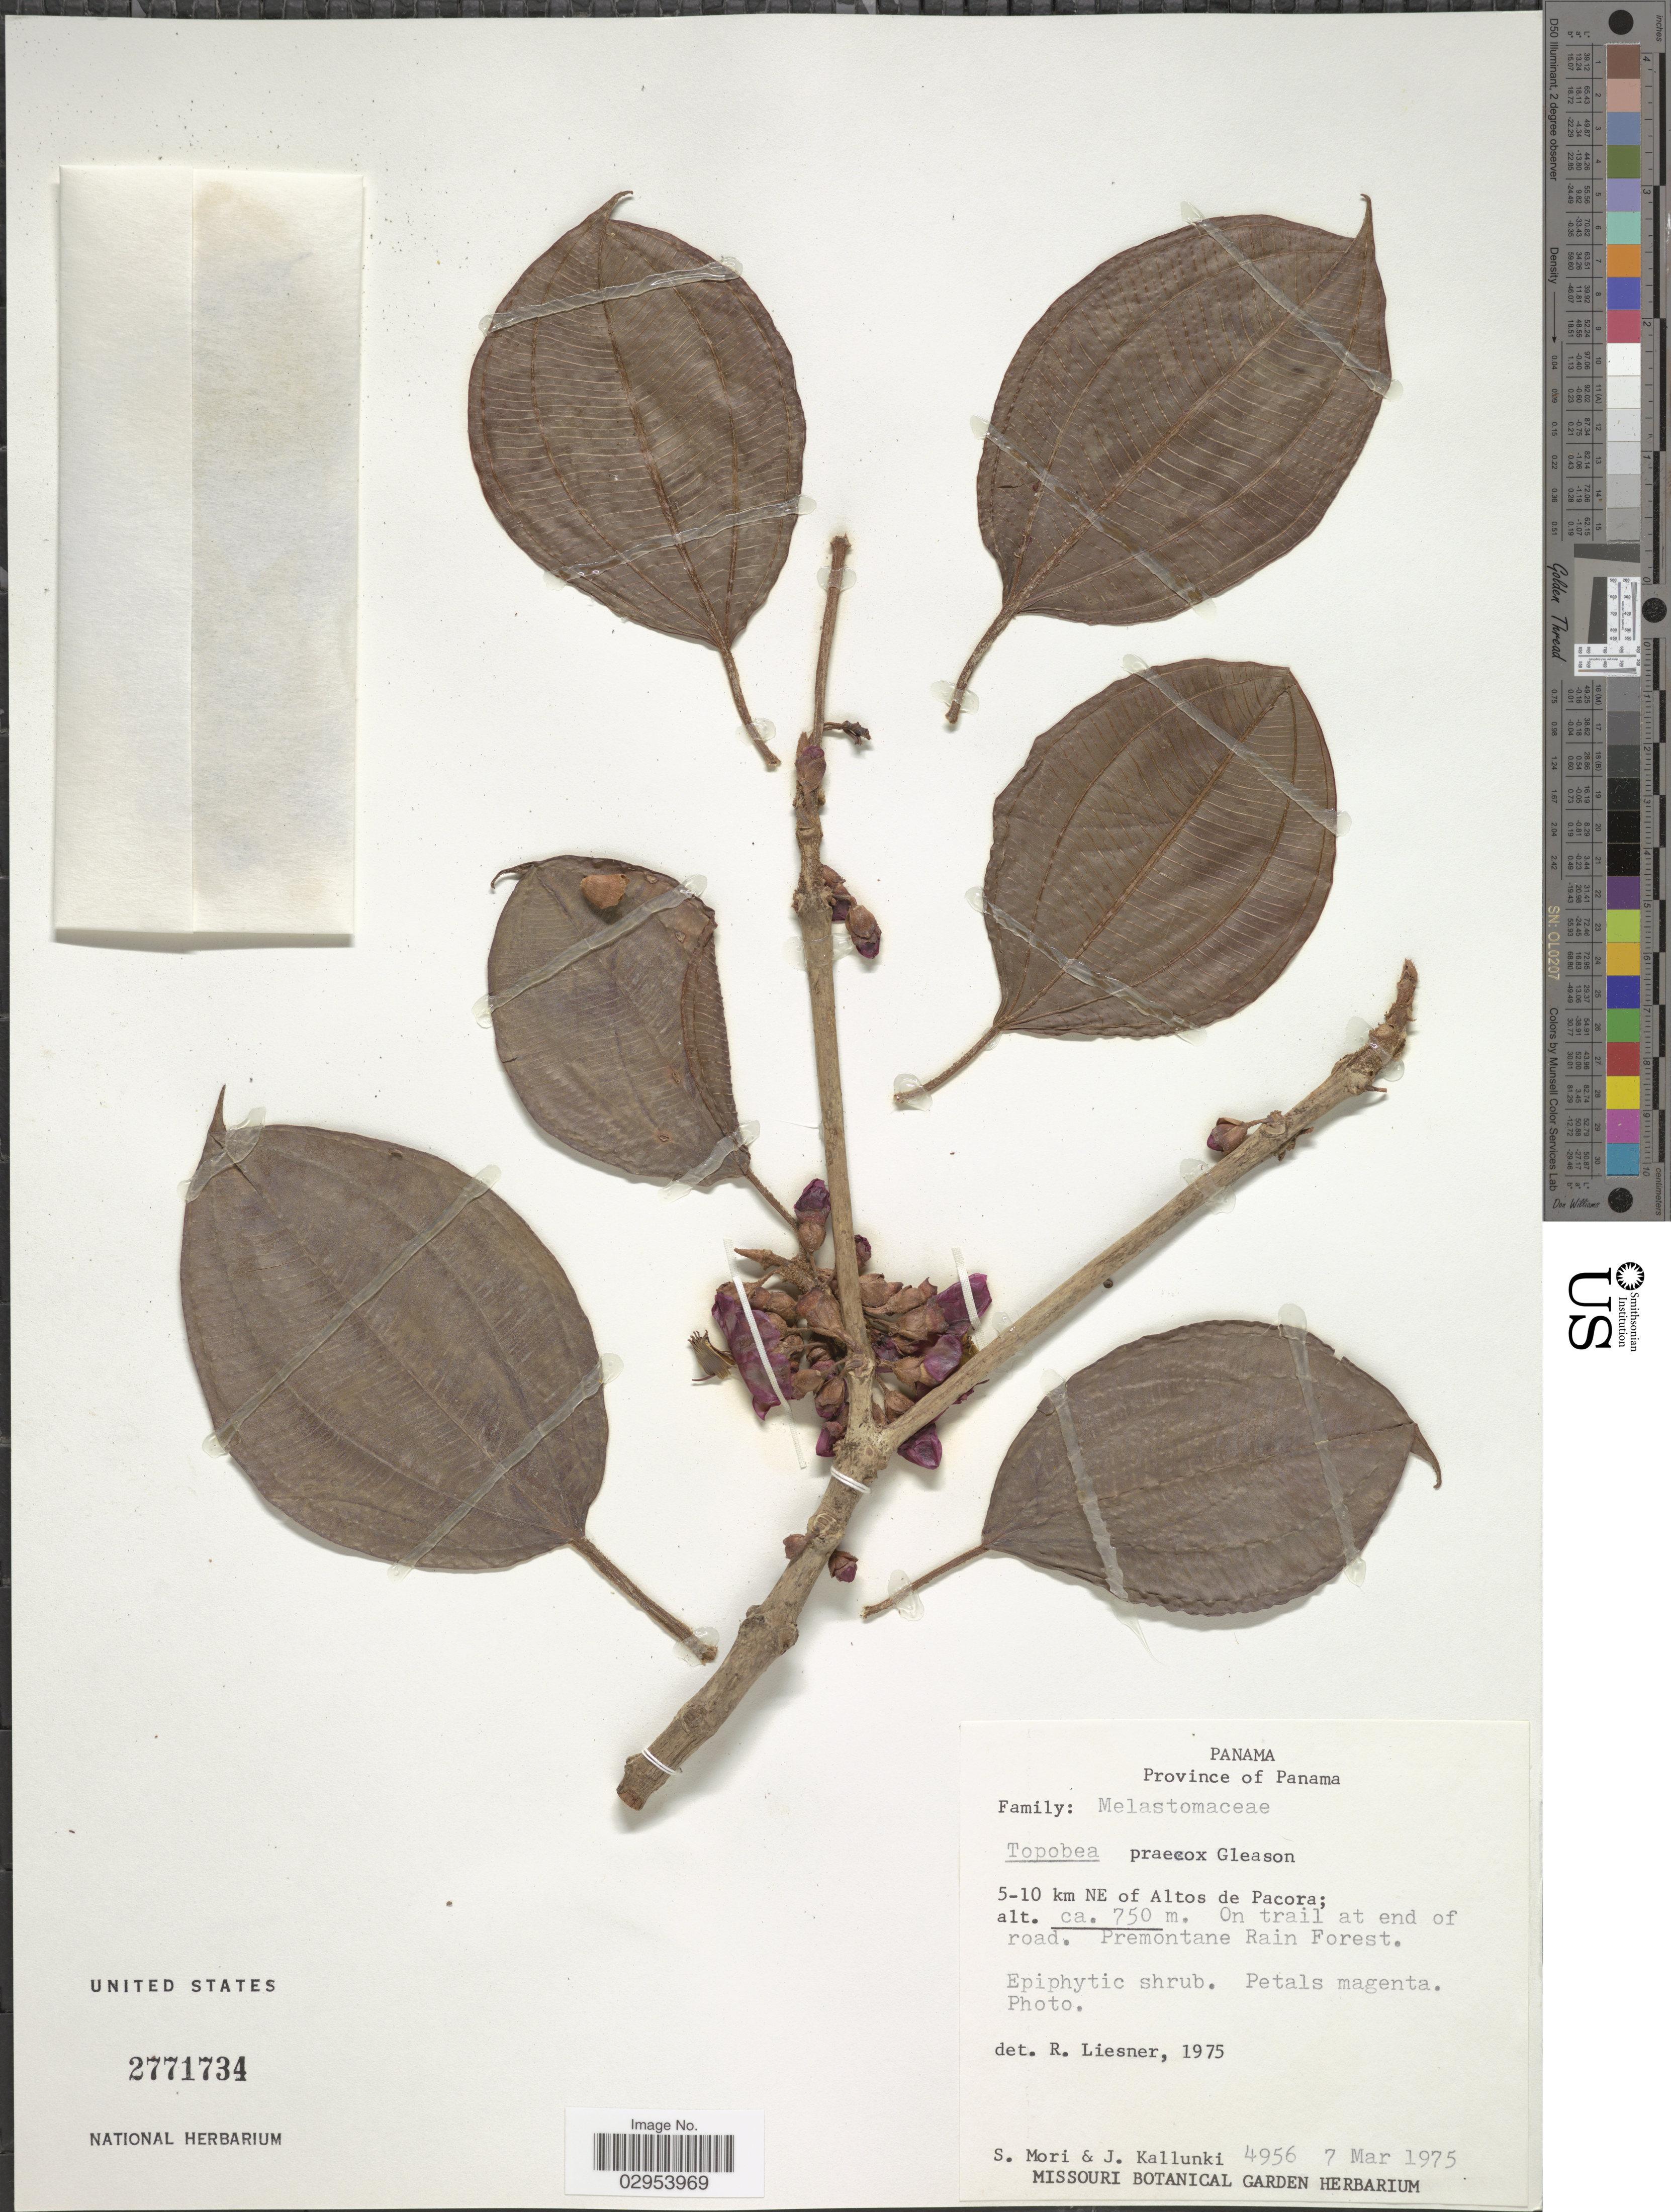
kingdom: Plantae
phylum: Tracheophyta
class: Magnoliopsida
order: Myrtales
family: Melastomataceae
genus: Topobea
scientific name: Topobea praecox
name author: Gleason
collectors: S. Mori & J. Kallunki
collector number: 4956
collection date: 1975-03-07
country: Panama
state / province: Panamá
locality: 5-10 km NE of Altos de Pacora; on trail at end of road. Premontane Rain Forest.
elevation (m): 750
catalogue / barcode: US 2771734